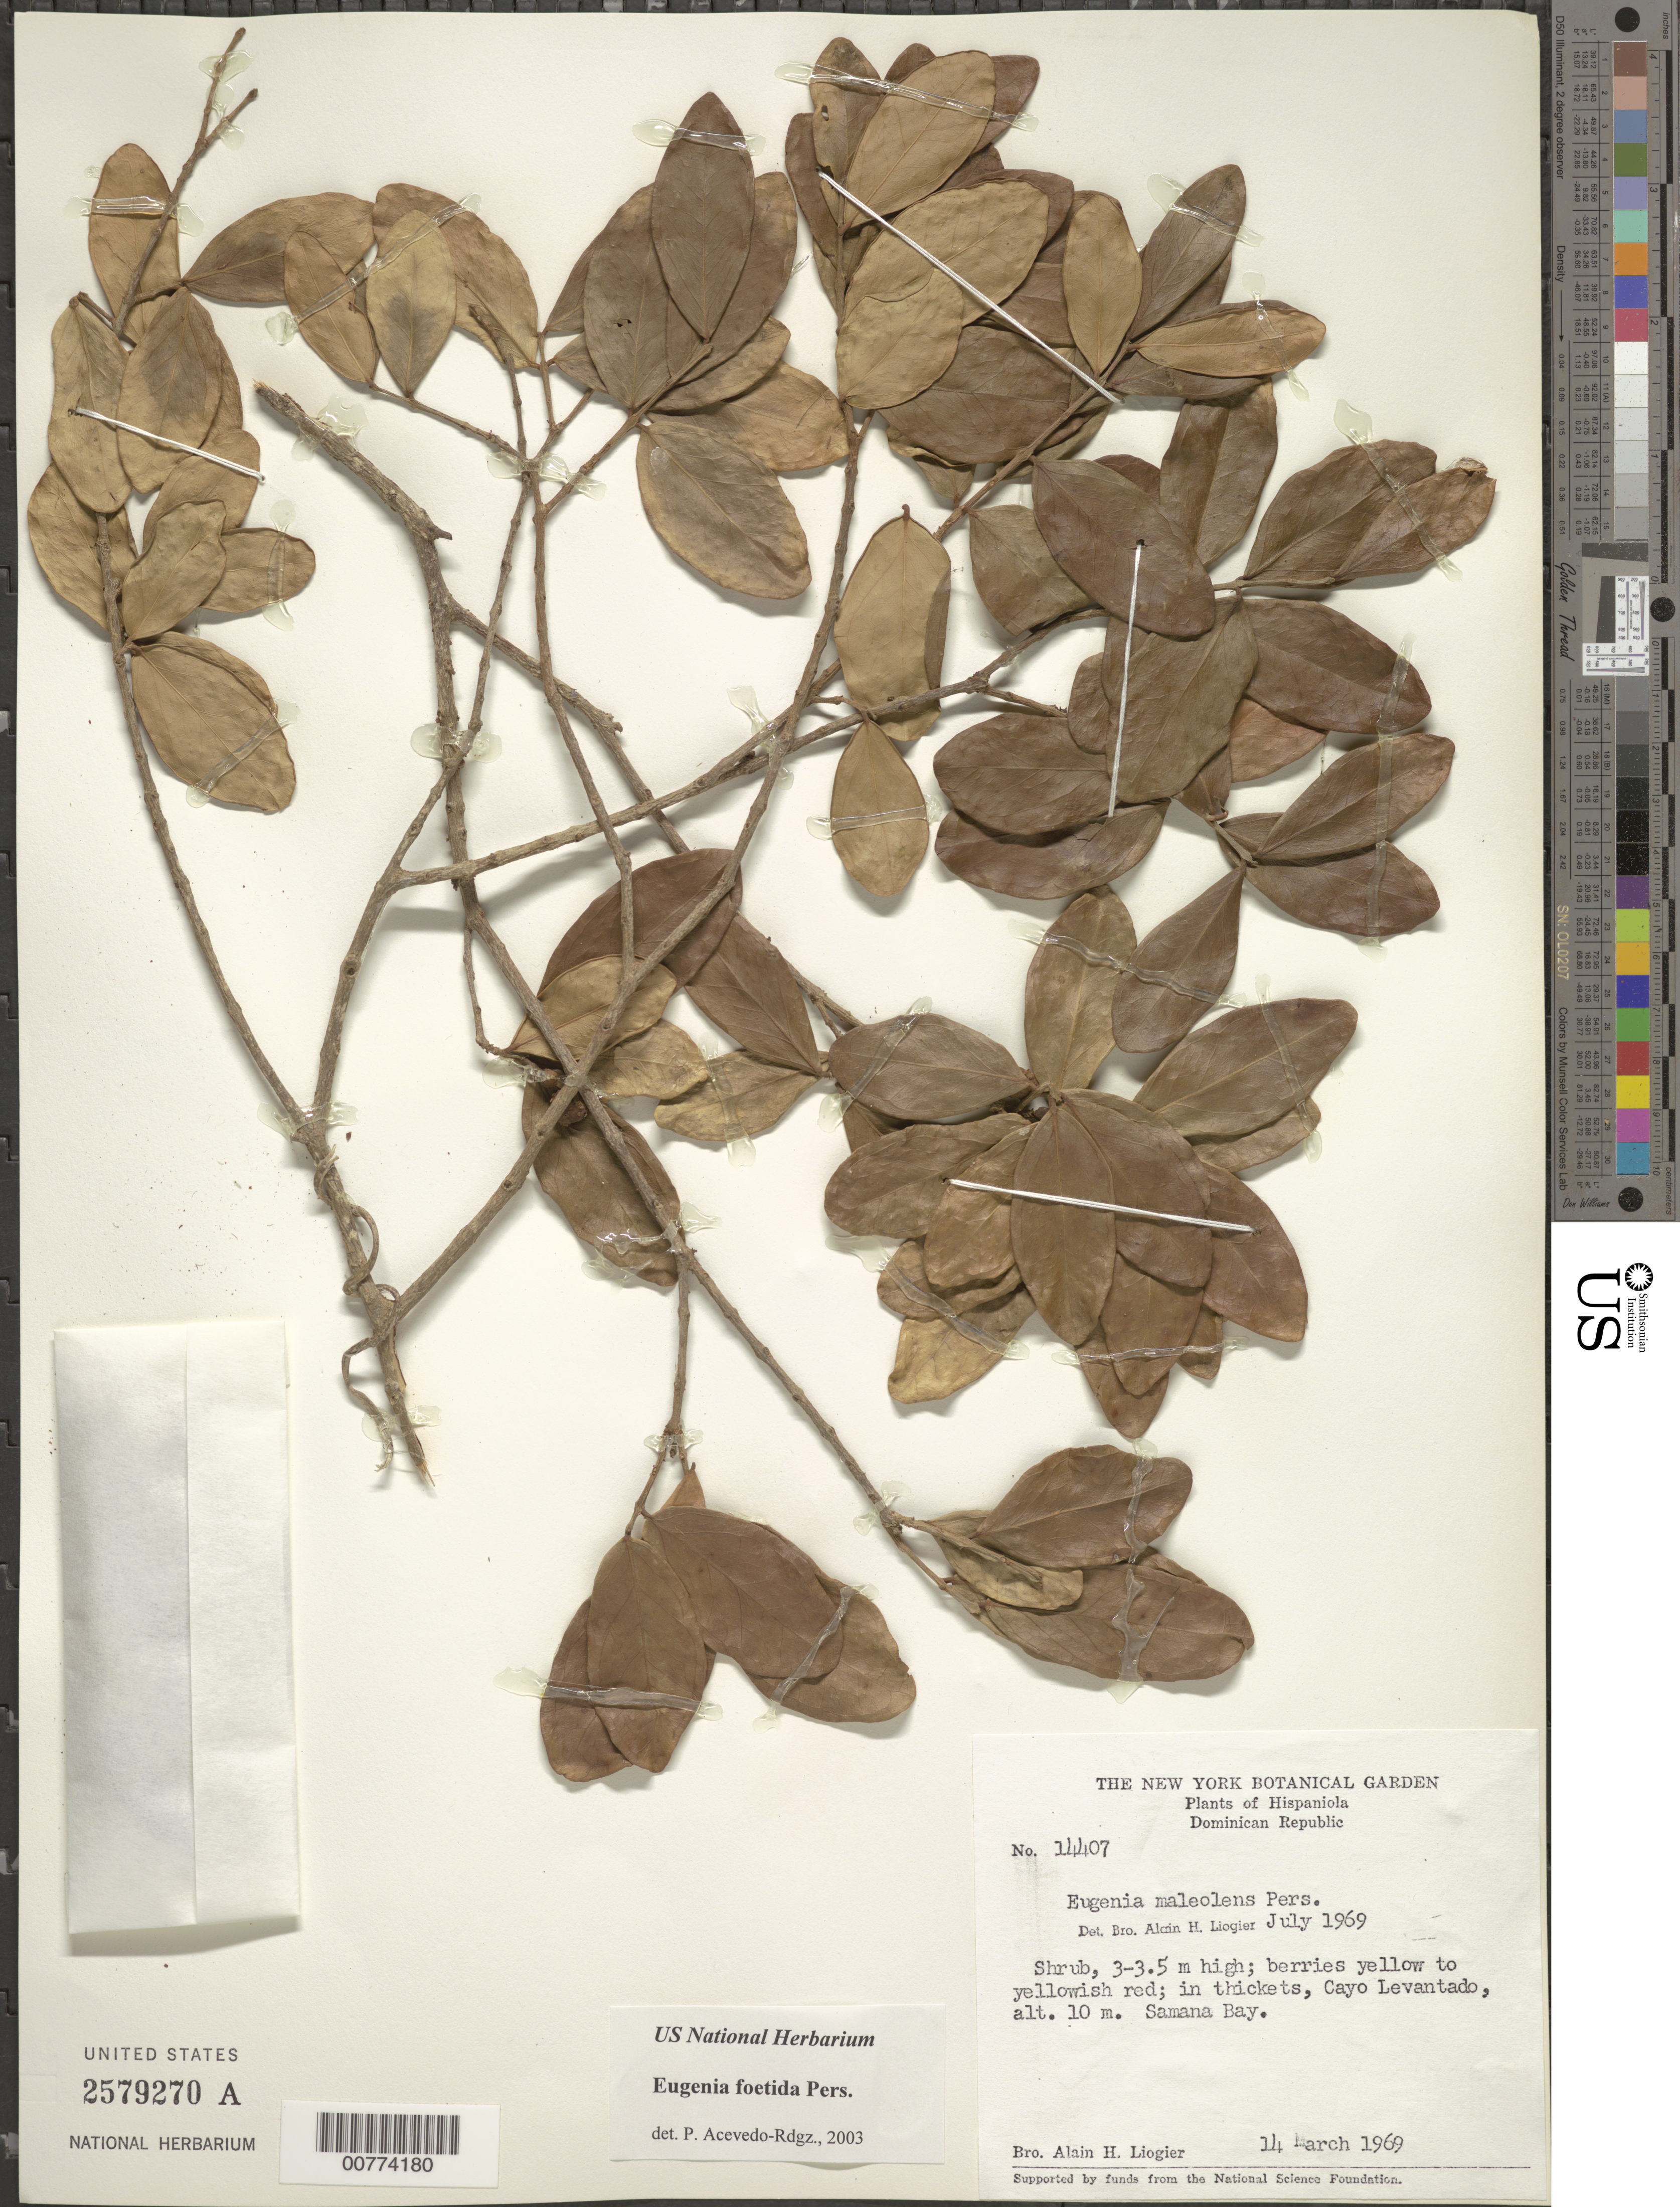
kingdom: Plantae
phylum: Tracheophyta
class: Magnoliopsida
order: Myrtales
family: Myrtaceae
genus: Eugenia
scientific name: Eugenia foetida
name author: Pers.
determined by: Acevedo-Rodríguez, P., (BOT), Smithsonian Institution - National Museum of Natural History (UNITED STATES)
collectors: A. H. Liogier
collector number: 14407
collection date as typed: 14 Mar 1969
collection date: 1969-03-14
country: Dominican Republic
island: Hispaniola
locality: Samana Bay, Cayo Levantado.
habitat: In thickets.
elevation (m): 10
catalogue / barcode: US 2579270A